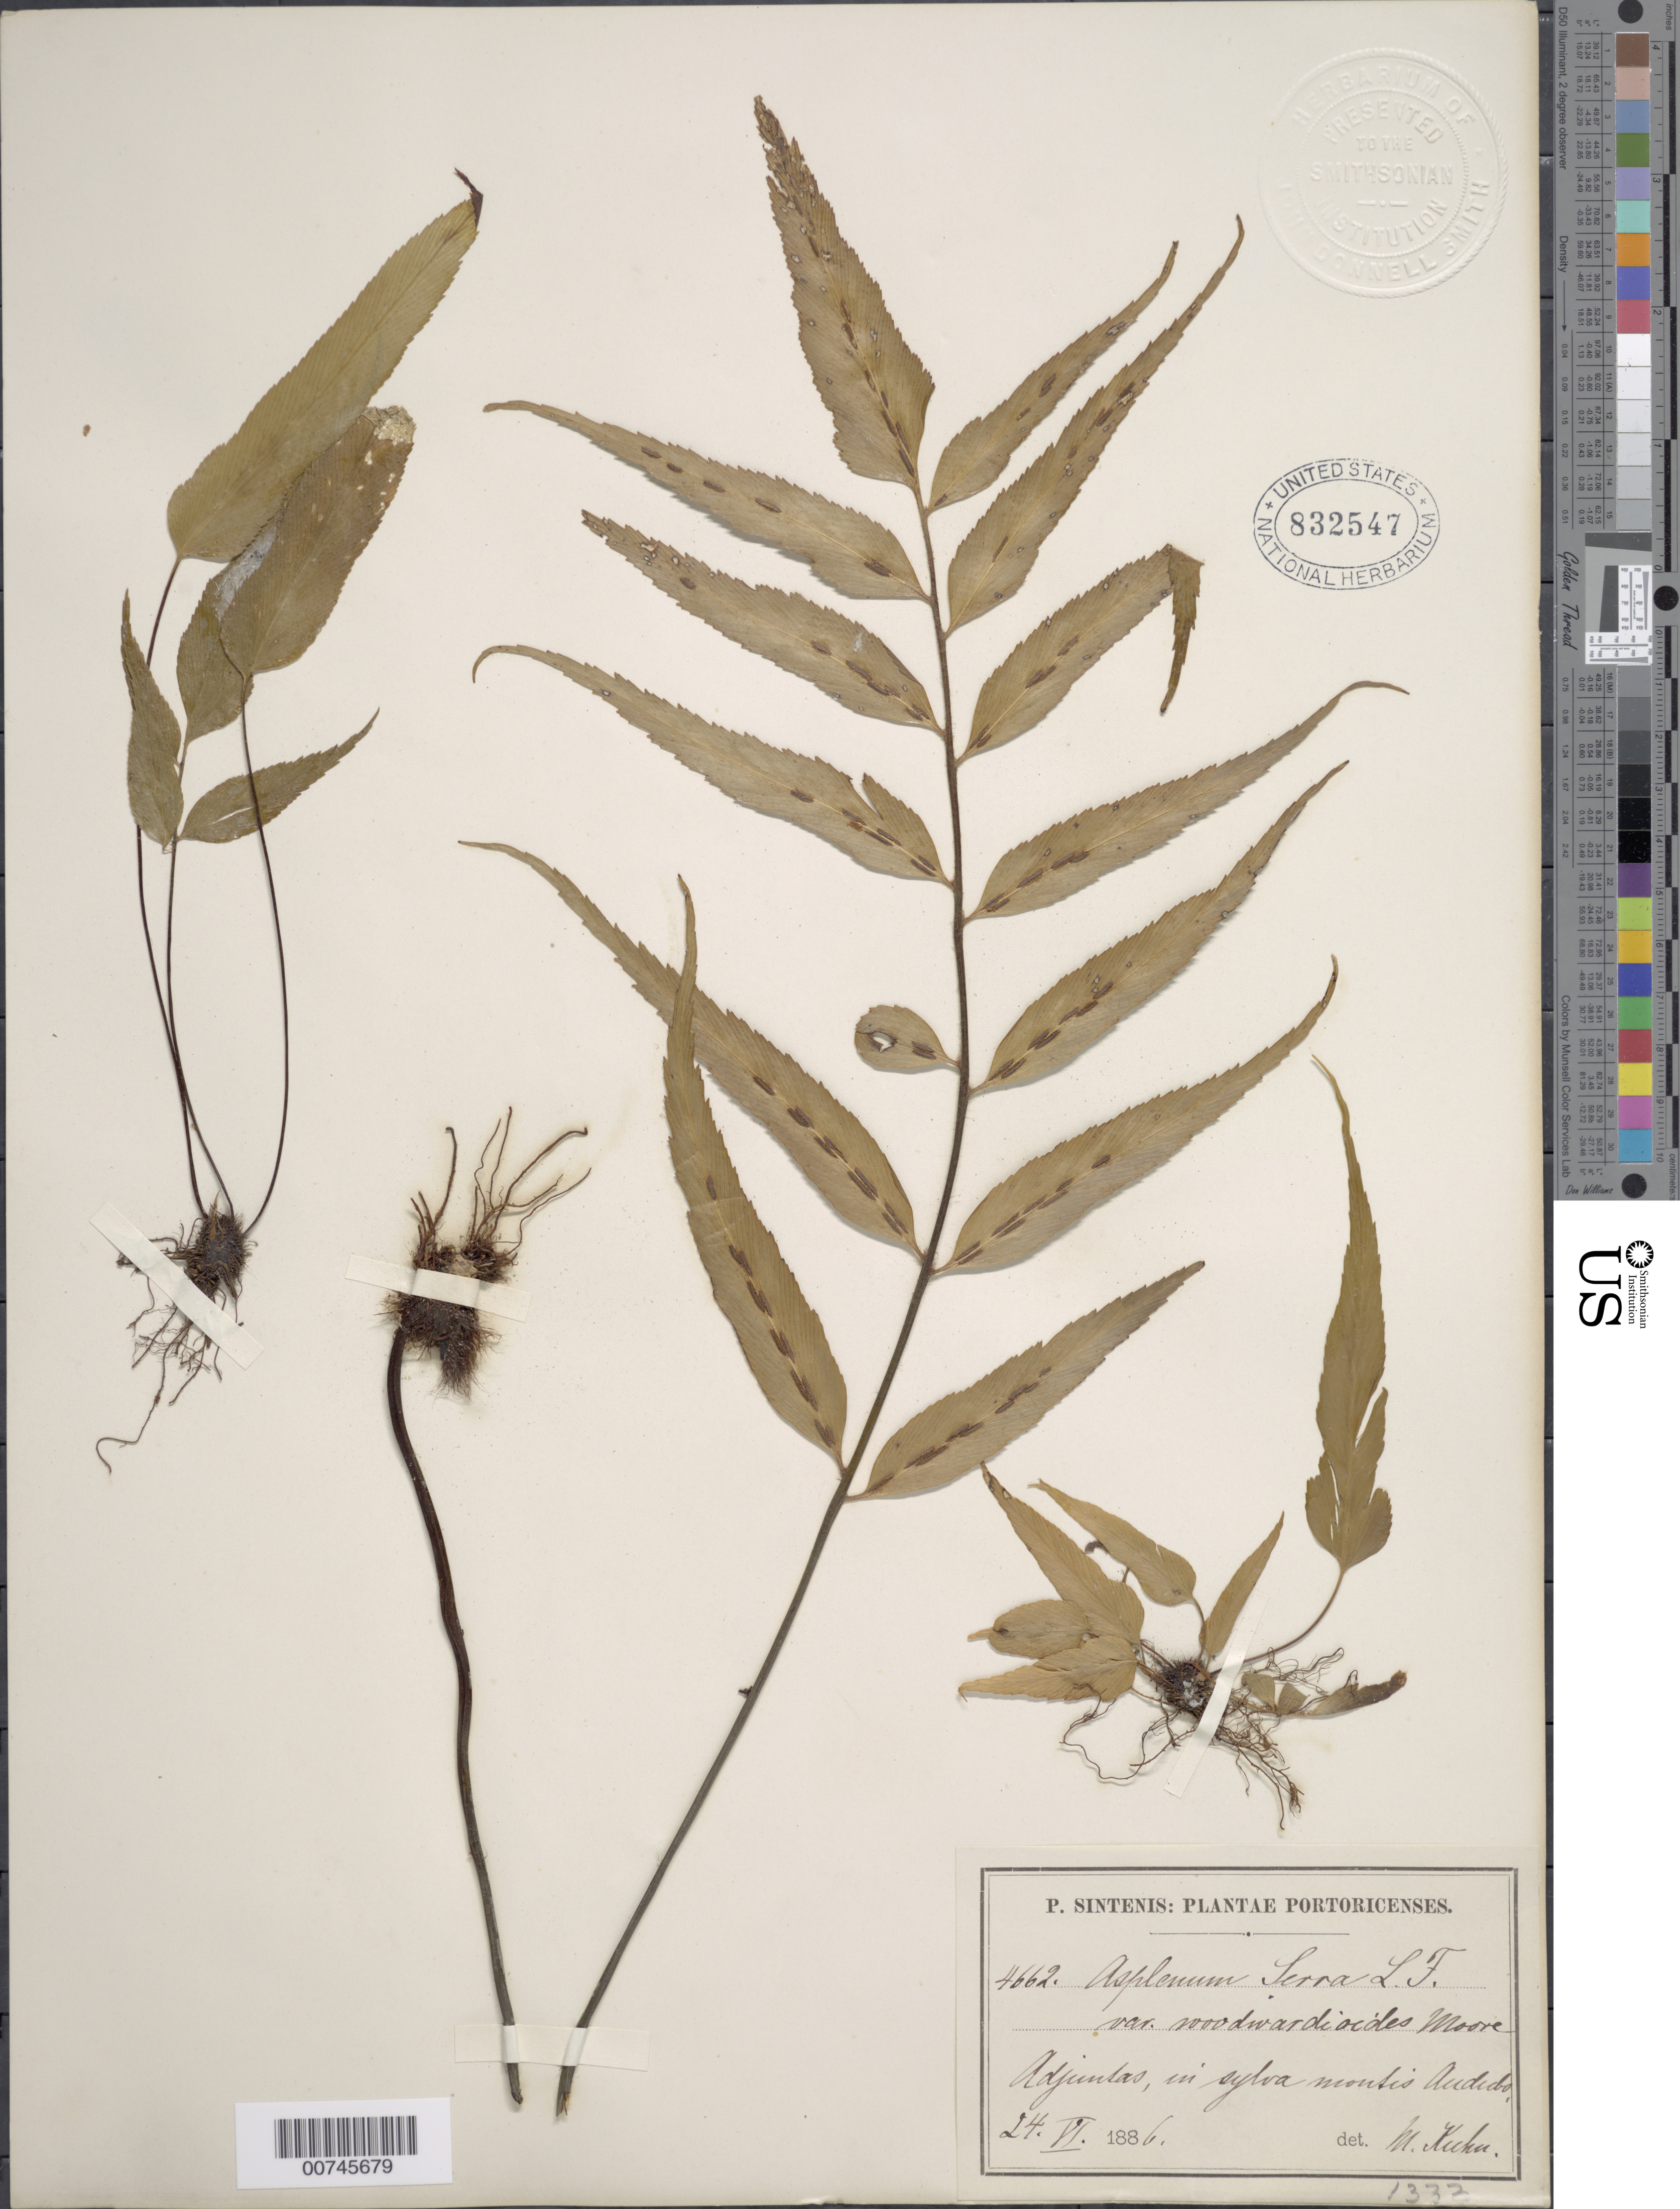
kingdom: Plantae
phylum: Tracheophyta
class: Polypodiopsida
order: Polypodiales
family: Aspleniaceae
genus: Asplenium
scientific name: Asplenium serra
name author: Langsd. & Fisch.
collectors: P. Sintenis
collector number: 4662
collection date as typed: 24 Jun 1886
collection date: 1886-06-24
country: Puerto Rico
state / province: Adjuntas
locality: Adjuntas, in sylva montis Audubo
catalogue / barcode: US 832547